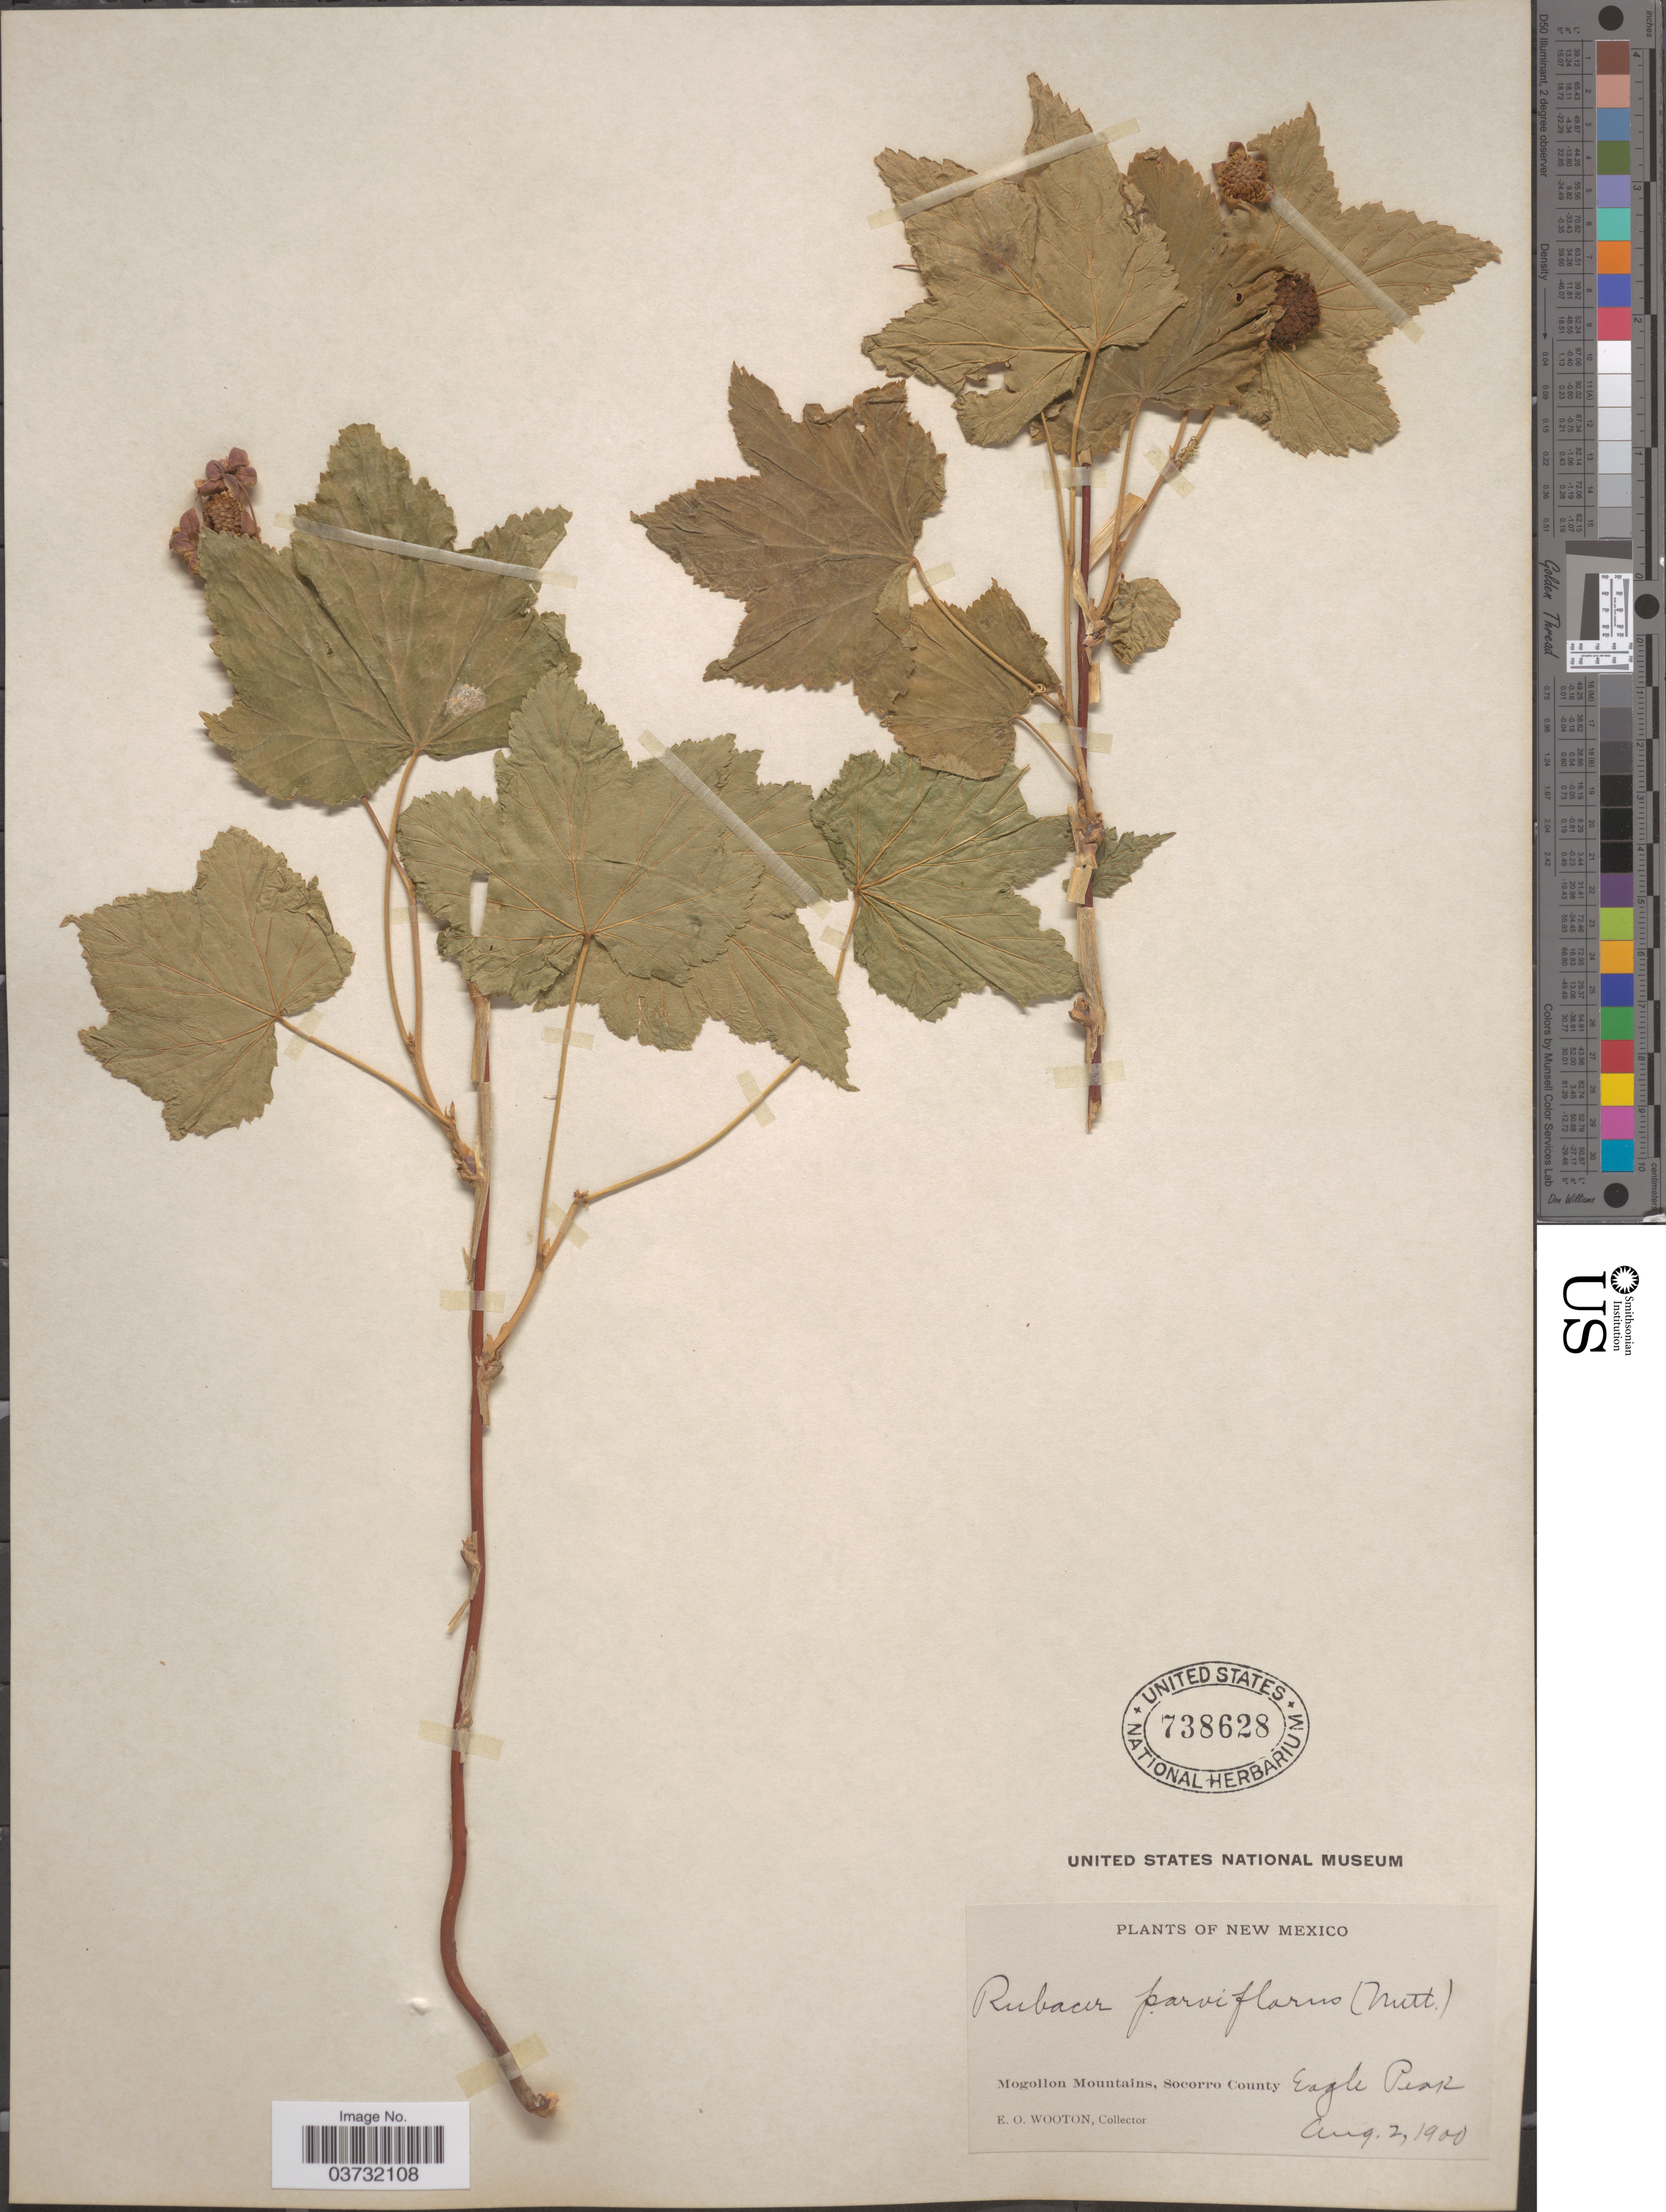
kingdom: Plantae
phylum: Tracheophyta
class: Magnoliopsida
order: Rosales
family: Rosaceae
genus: Rubus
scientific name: Rubus parviflorus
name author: Nutt.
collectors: E. O. Wooton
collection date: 1900-08-02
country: United States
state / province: New Mexico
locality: Mogollon Mountains, Socorro County, Eagle Peak.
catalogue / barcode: US 738628